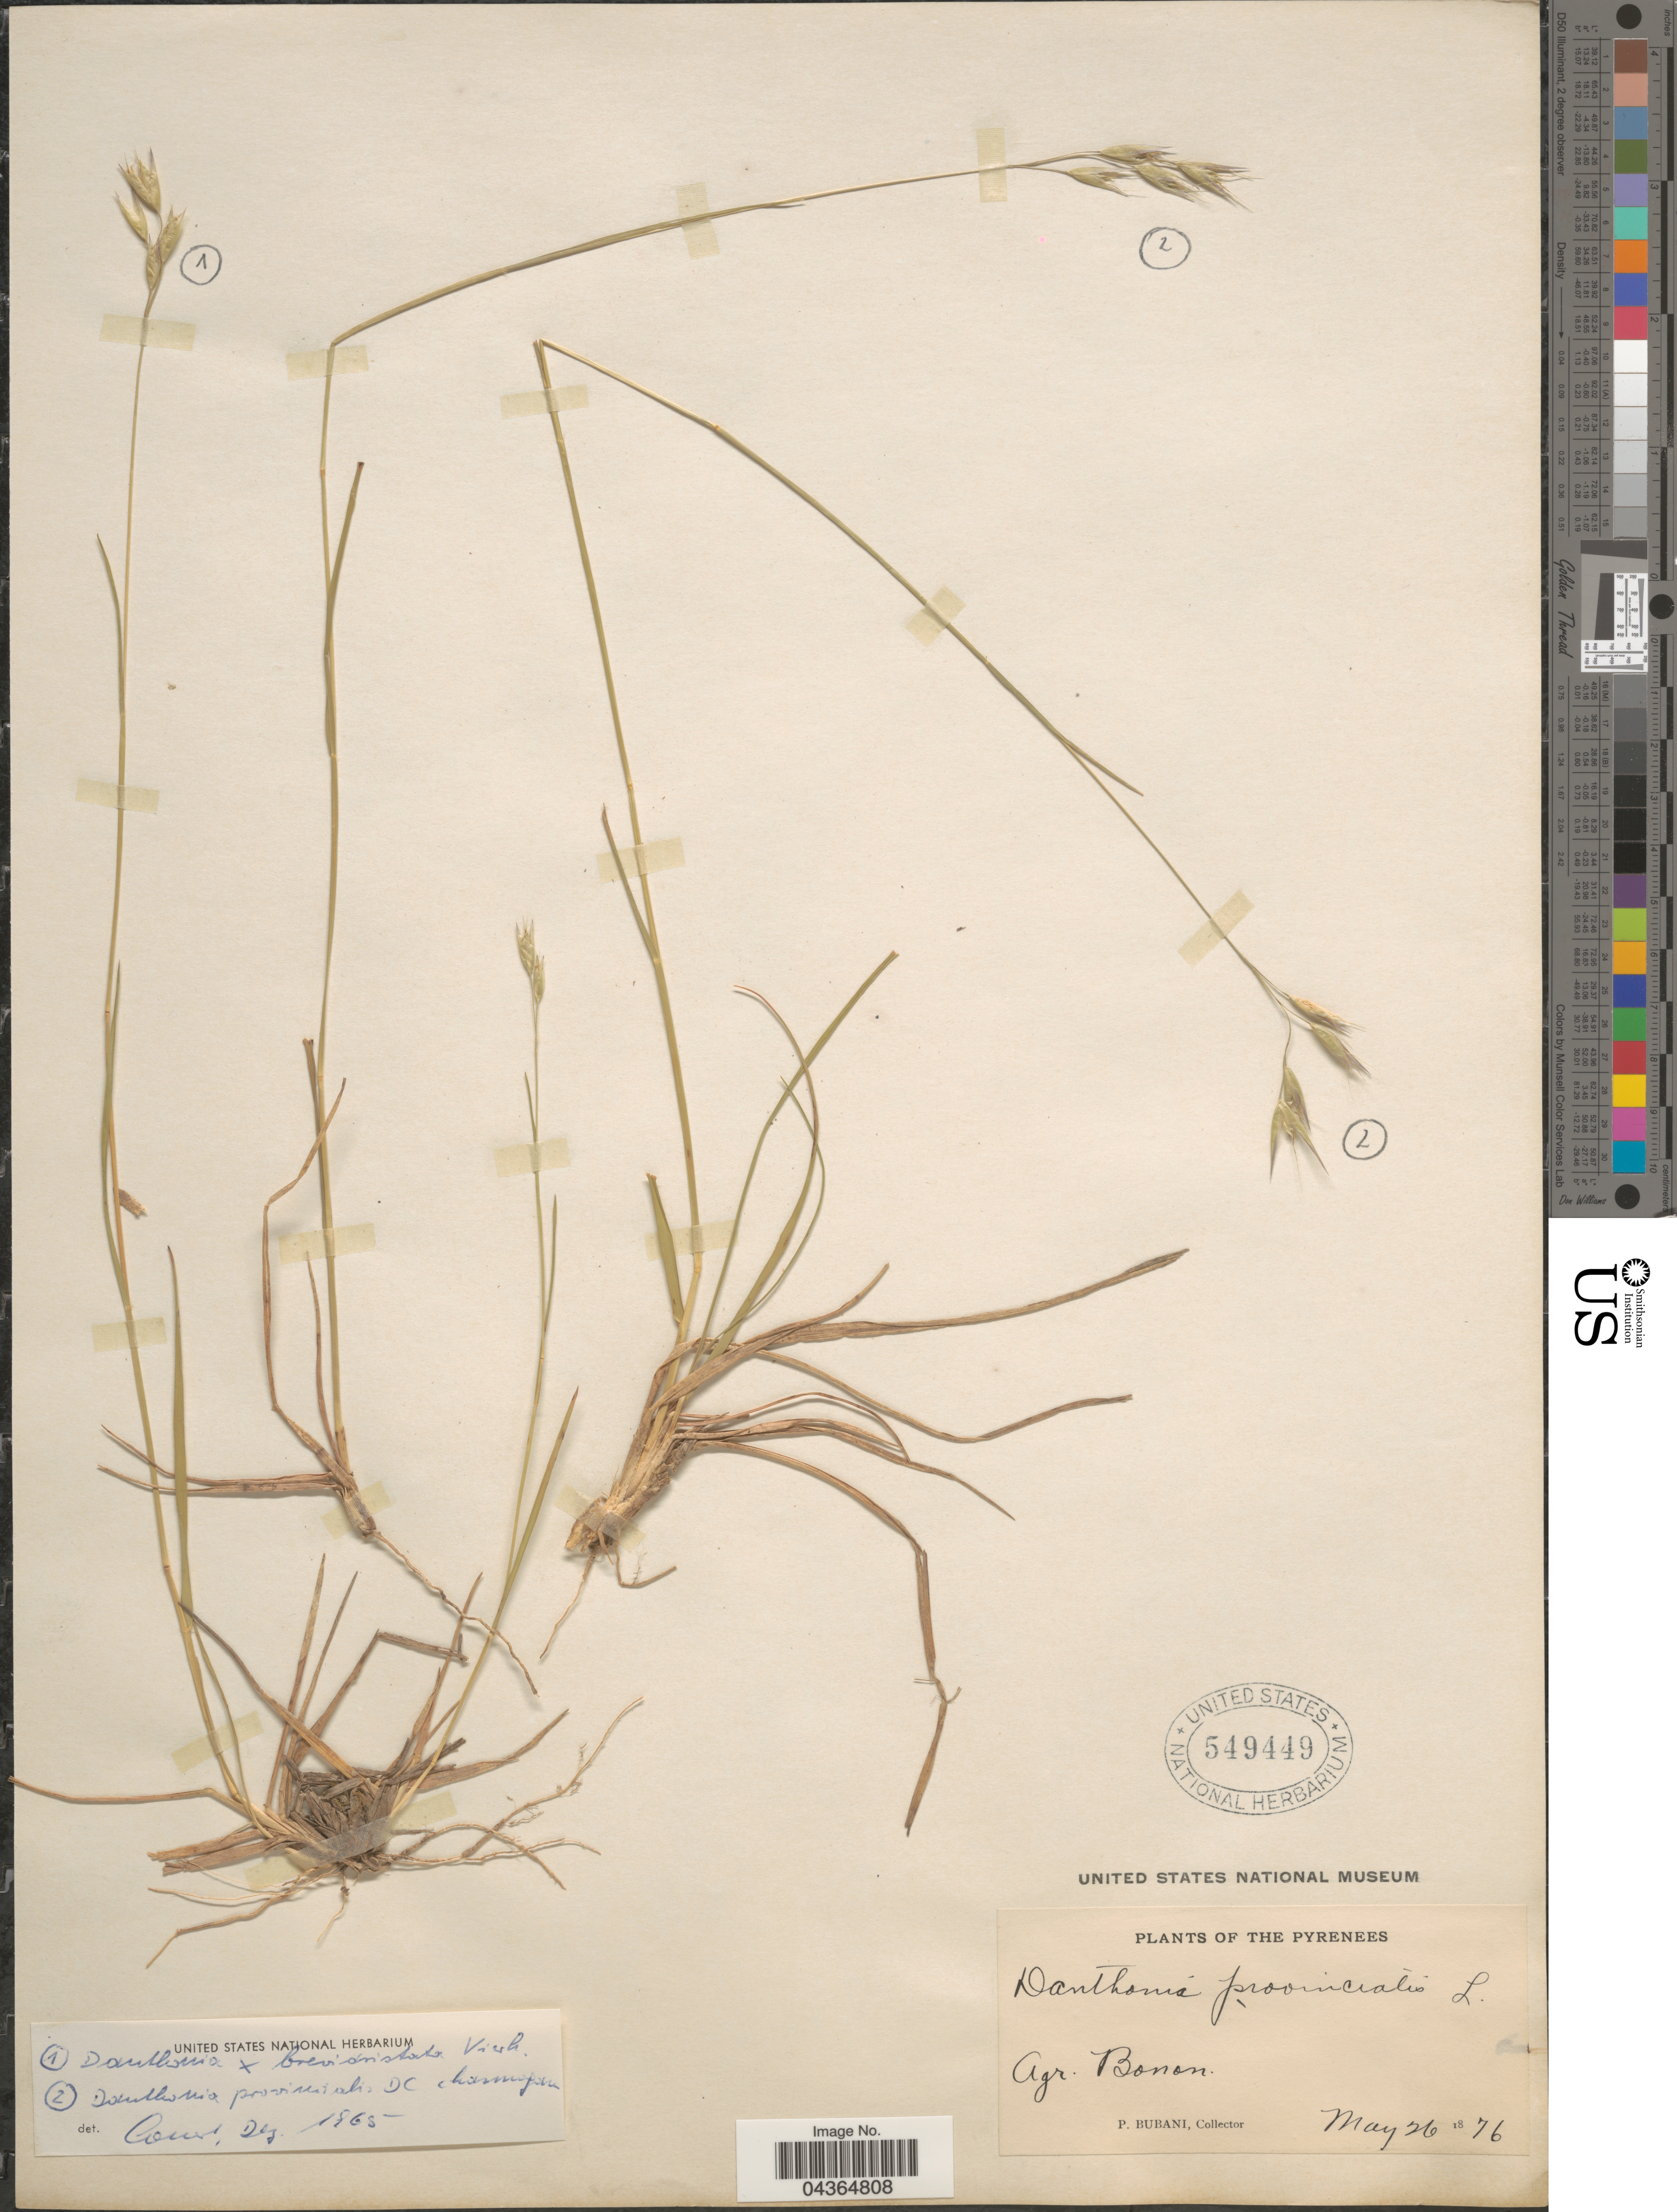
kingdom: Plantae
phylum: Tracheophyta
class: Liliopsida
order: Poales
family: Poaceae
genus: Danthonia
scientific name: Danthonia breviaristata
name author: (Beck) Vierh.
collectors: P. Bubani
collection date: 1876-05-26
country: France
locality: The Pyrenees. Agr. Bonon.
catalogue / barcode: US 549449